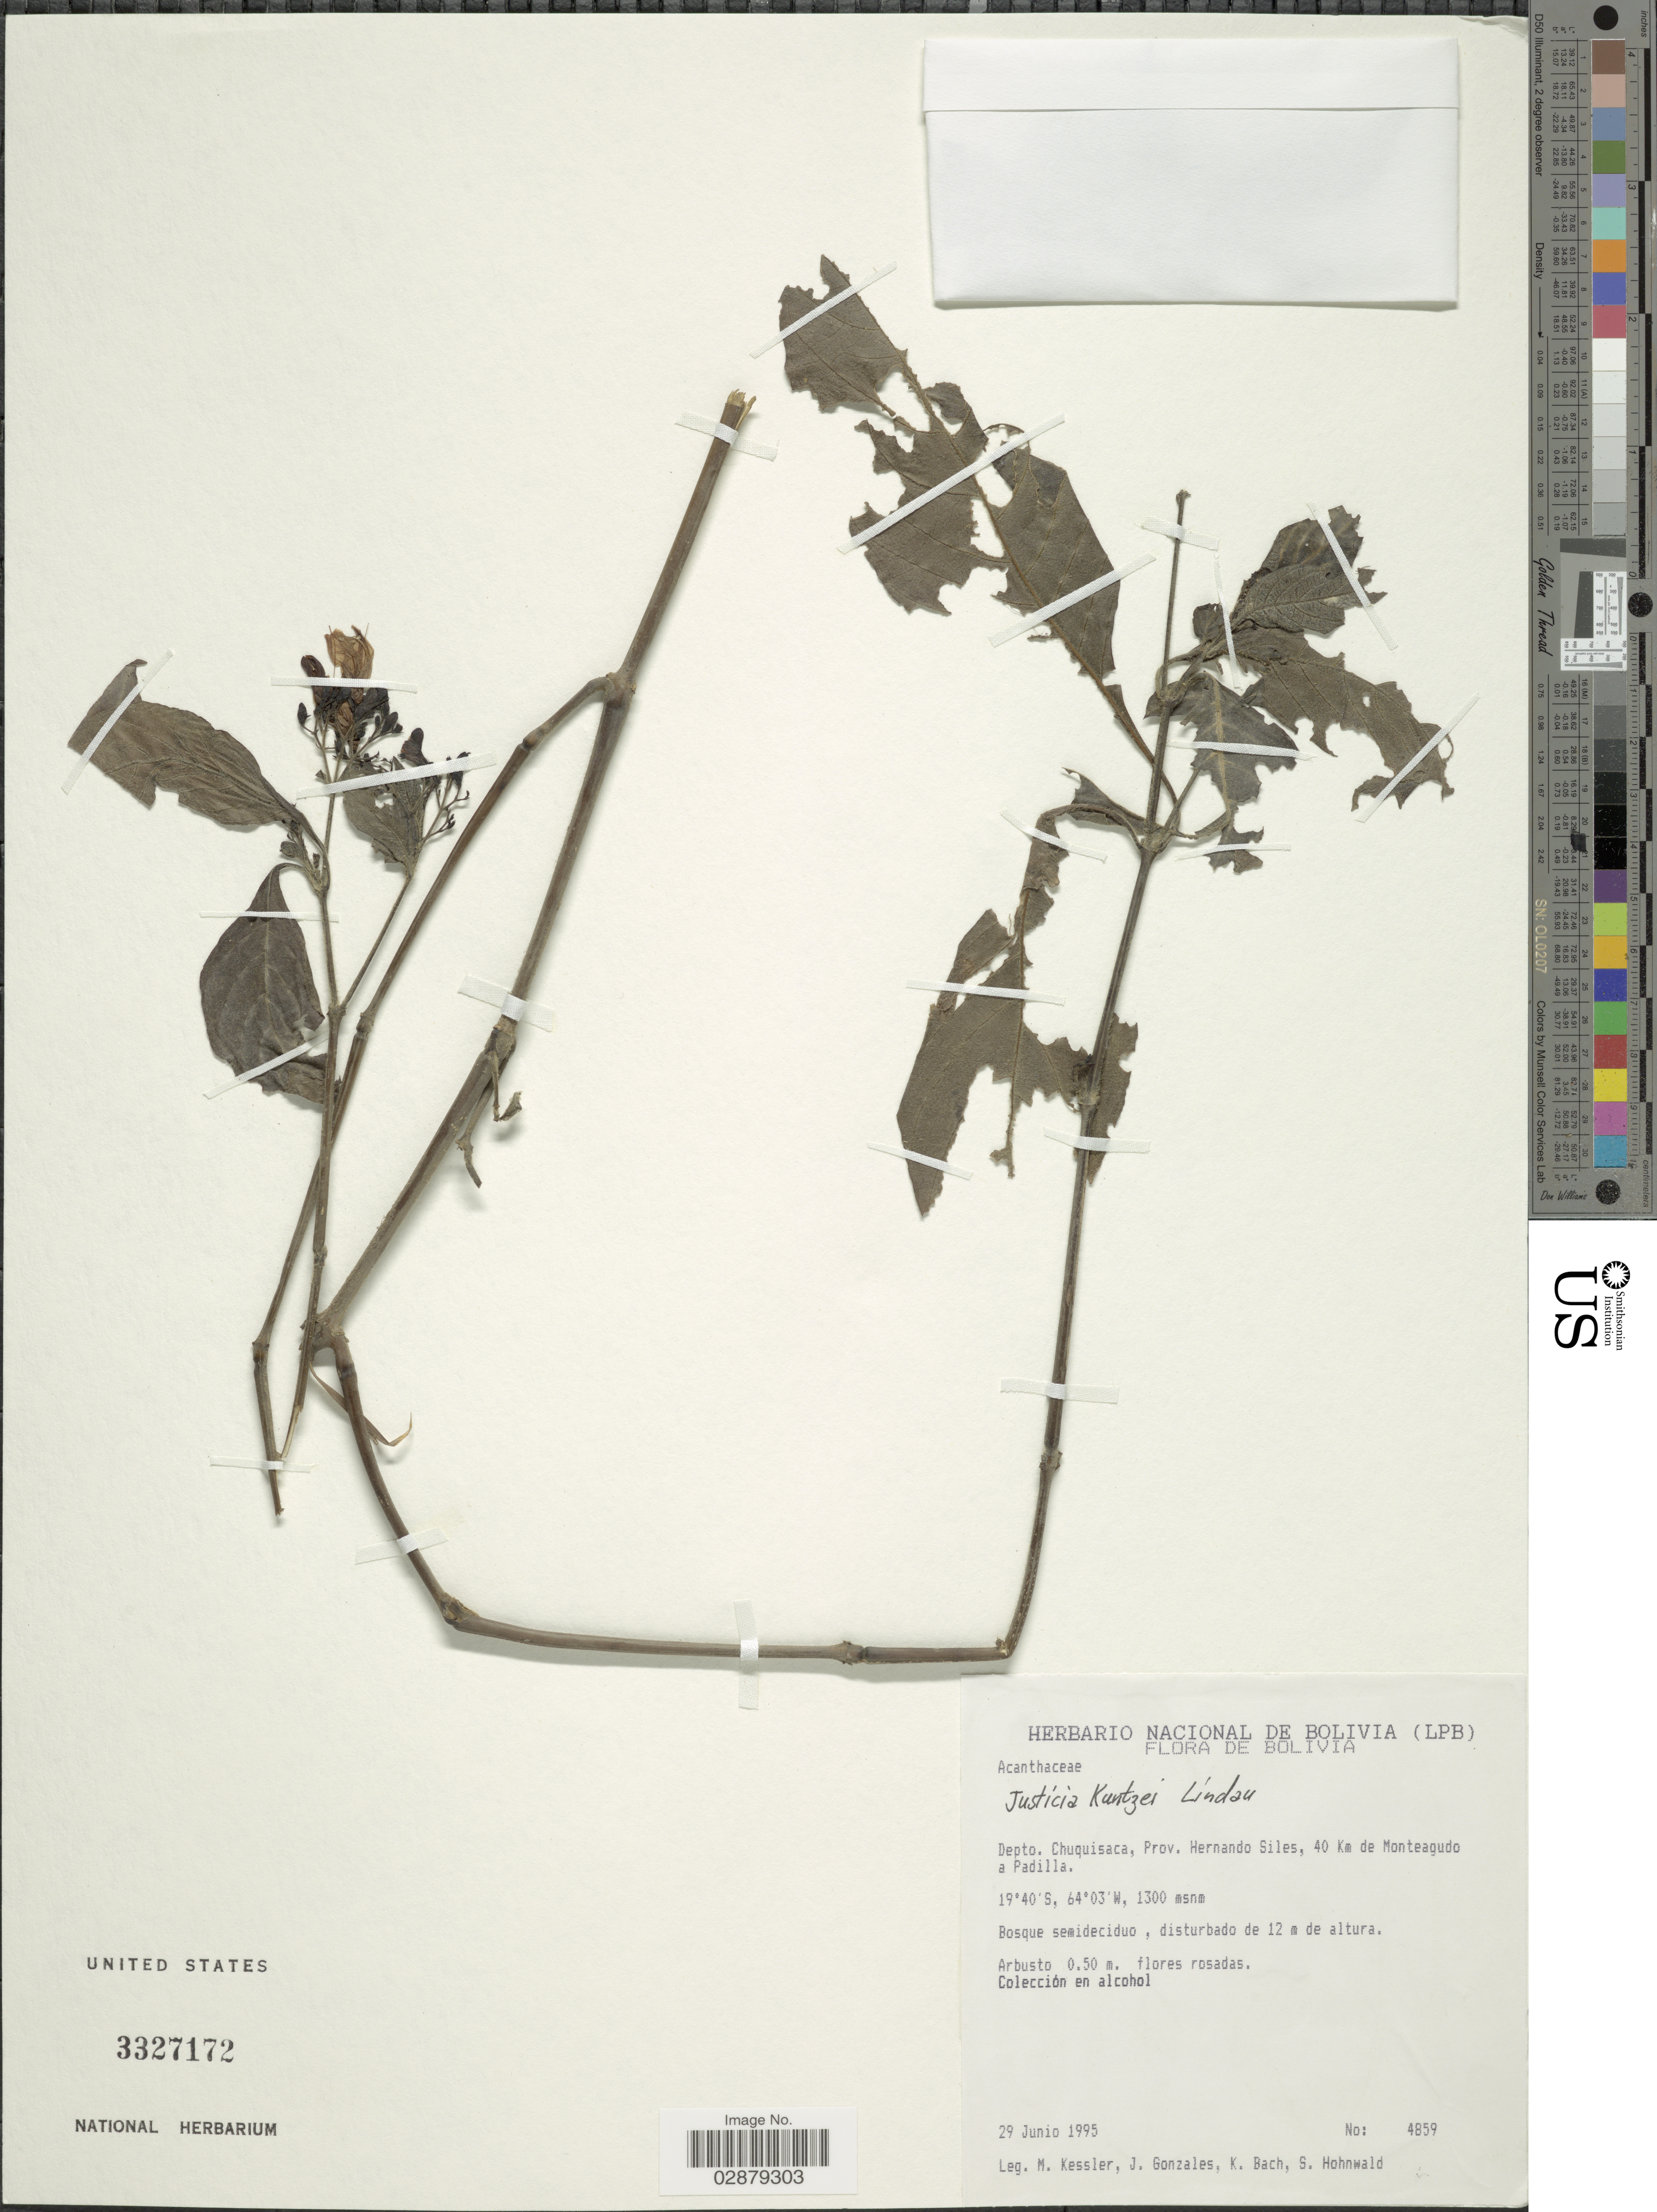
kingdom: Plantae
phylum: Tracheophyta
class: Magnoliopsida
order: Lamiales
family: Acanthaceae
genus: Justicia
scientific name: Justicia kuntzei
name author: Lindau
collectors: M. Kessler, J. Gonzales, K. Bach & S. Hohnwald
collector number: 4859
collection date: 1995-06-29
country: Bolivia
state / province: Chuquisaca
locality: Depto. Chuquisaca, Prov. Hernando Siles, 40 Km de Monteagudo a Padilla.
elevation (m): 1300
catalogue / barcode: US 3327172